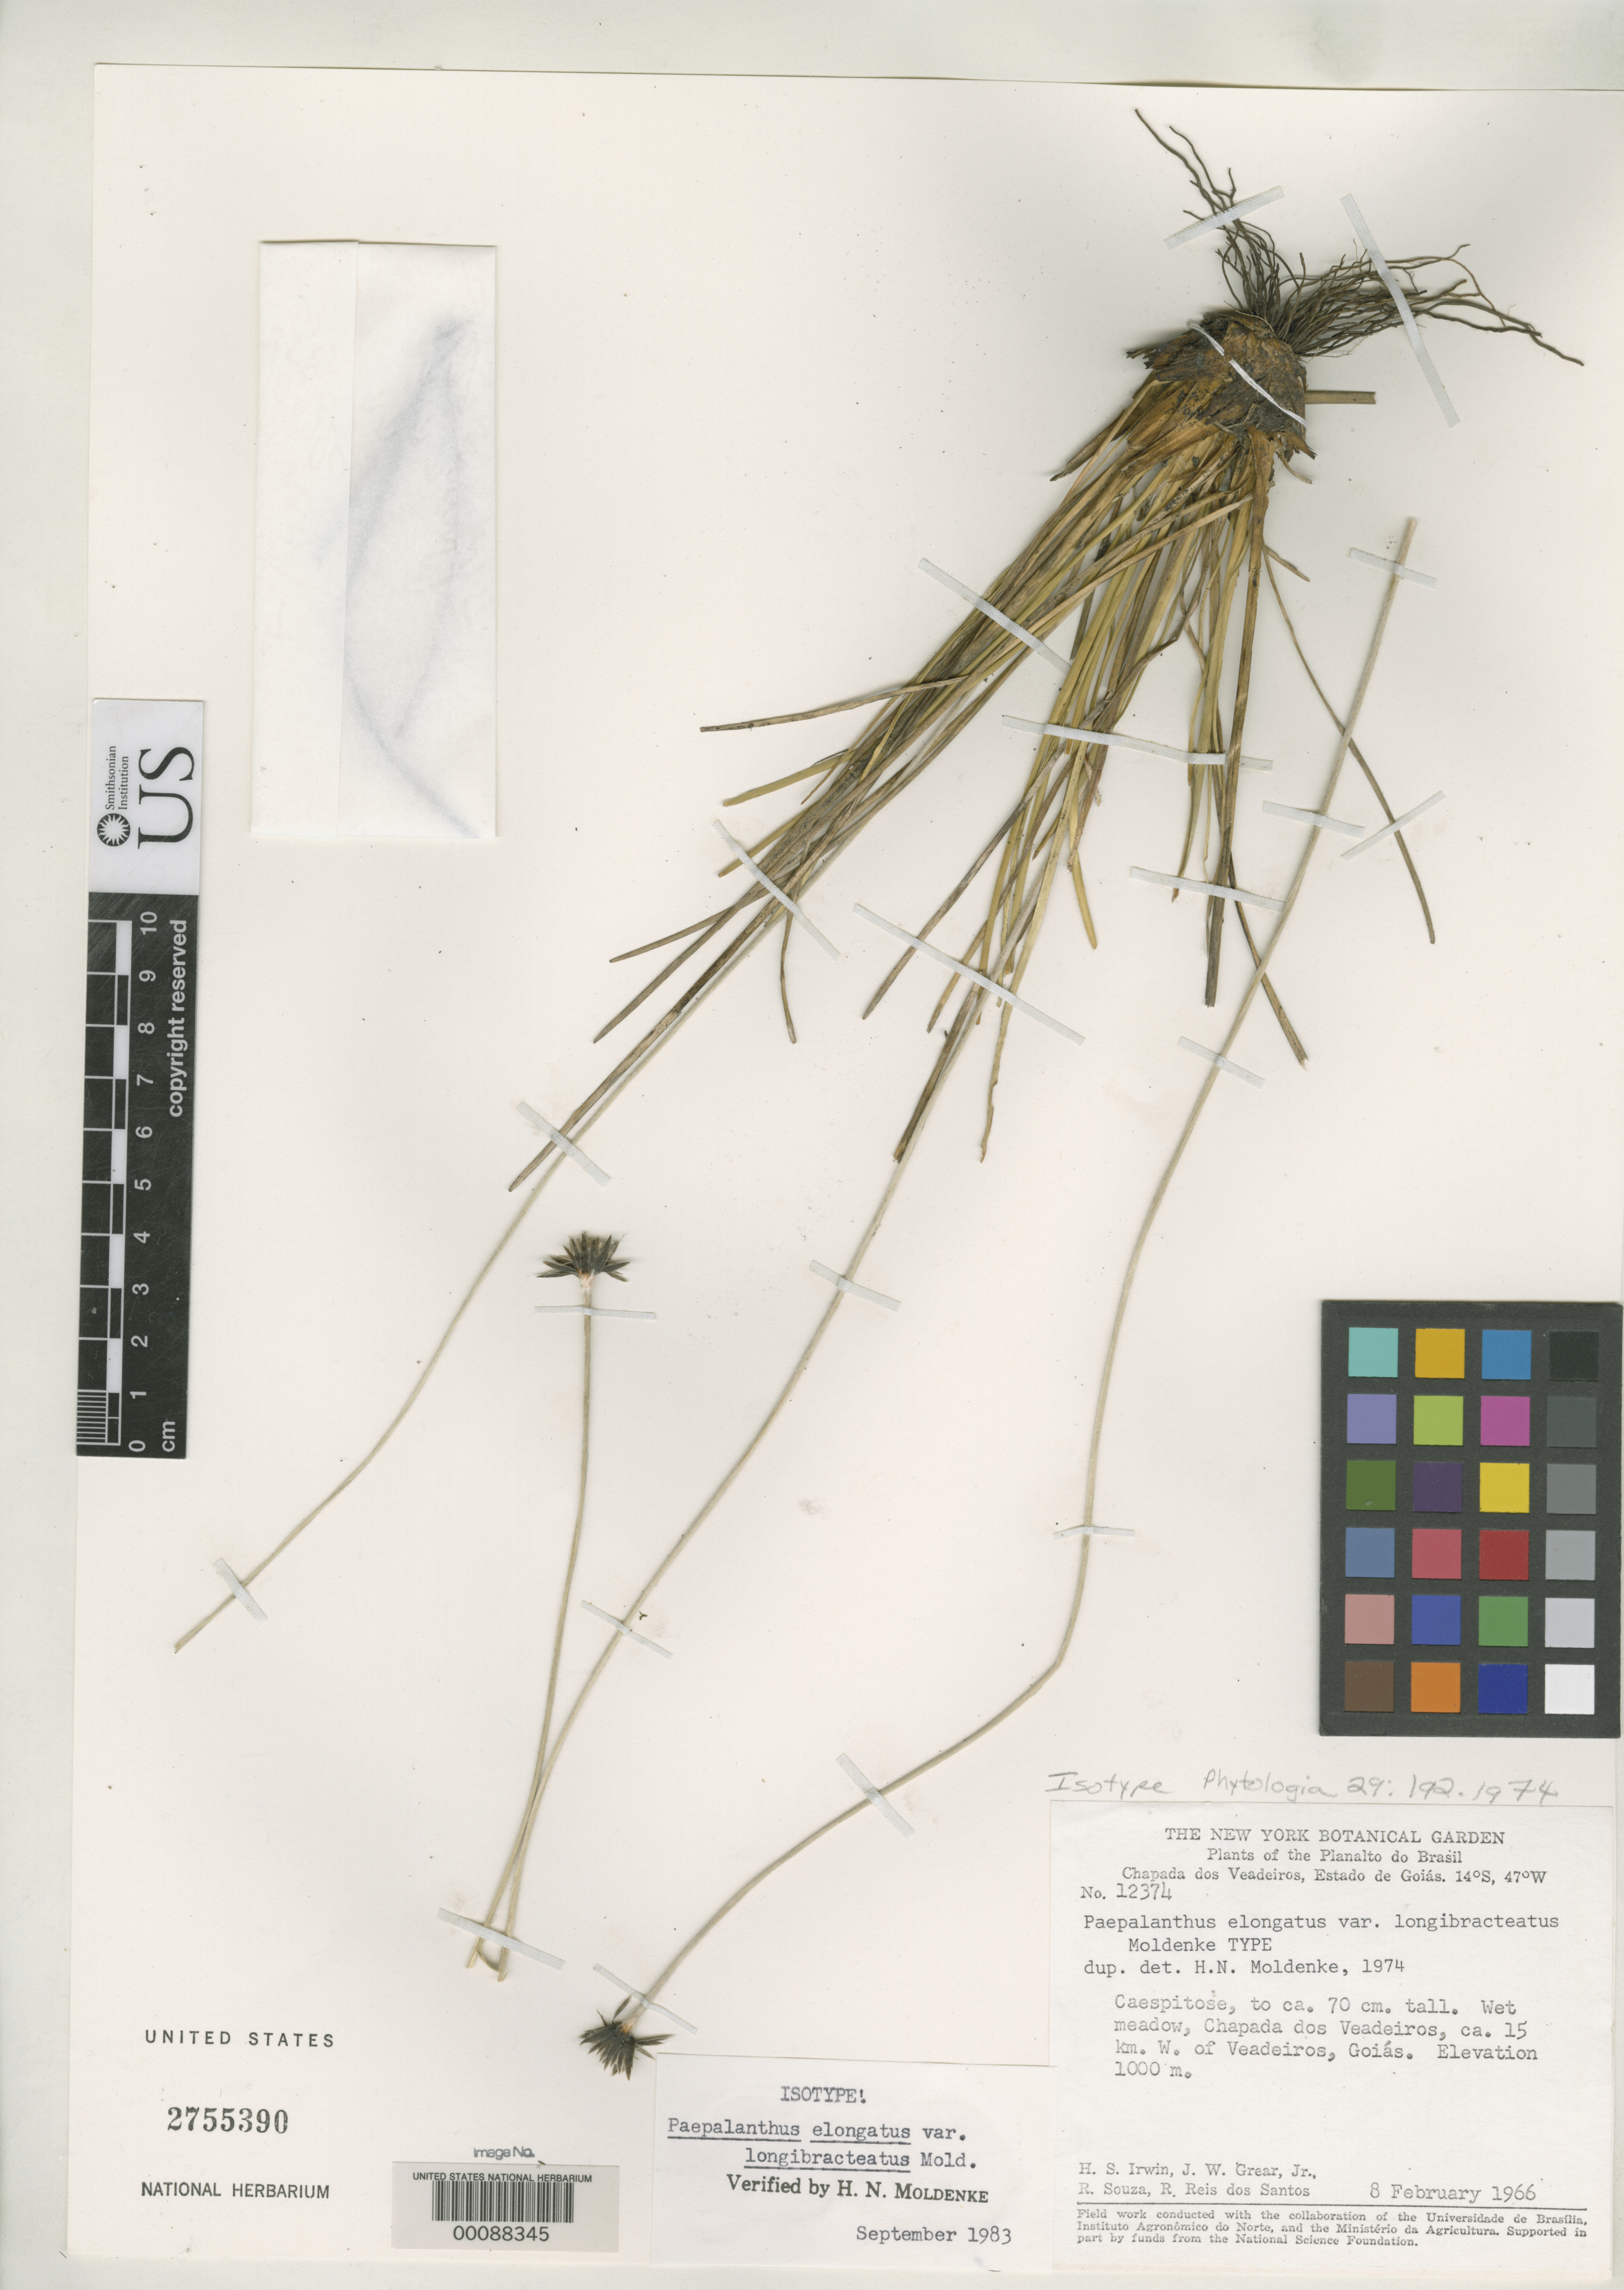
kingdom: Plantae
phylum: Tracheophyta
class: Liliopsida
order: Poales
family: Eriocaulaceae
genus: Paepalanthus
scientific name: Paepalanthus elongatus var. longibracteatus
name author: Moldenke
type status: Isotype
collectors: H. Irwin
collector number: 12374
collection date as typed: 08 Feb 1966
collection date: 1966-02-08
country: Brazil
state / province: Goiás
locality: Chapada dos Veadeiros.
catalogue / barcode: US 2755390